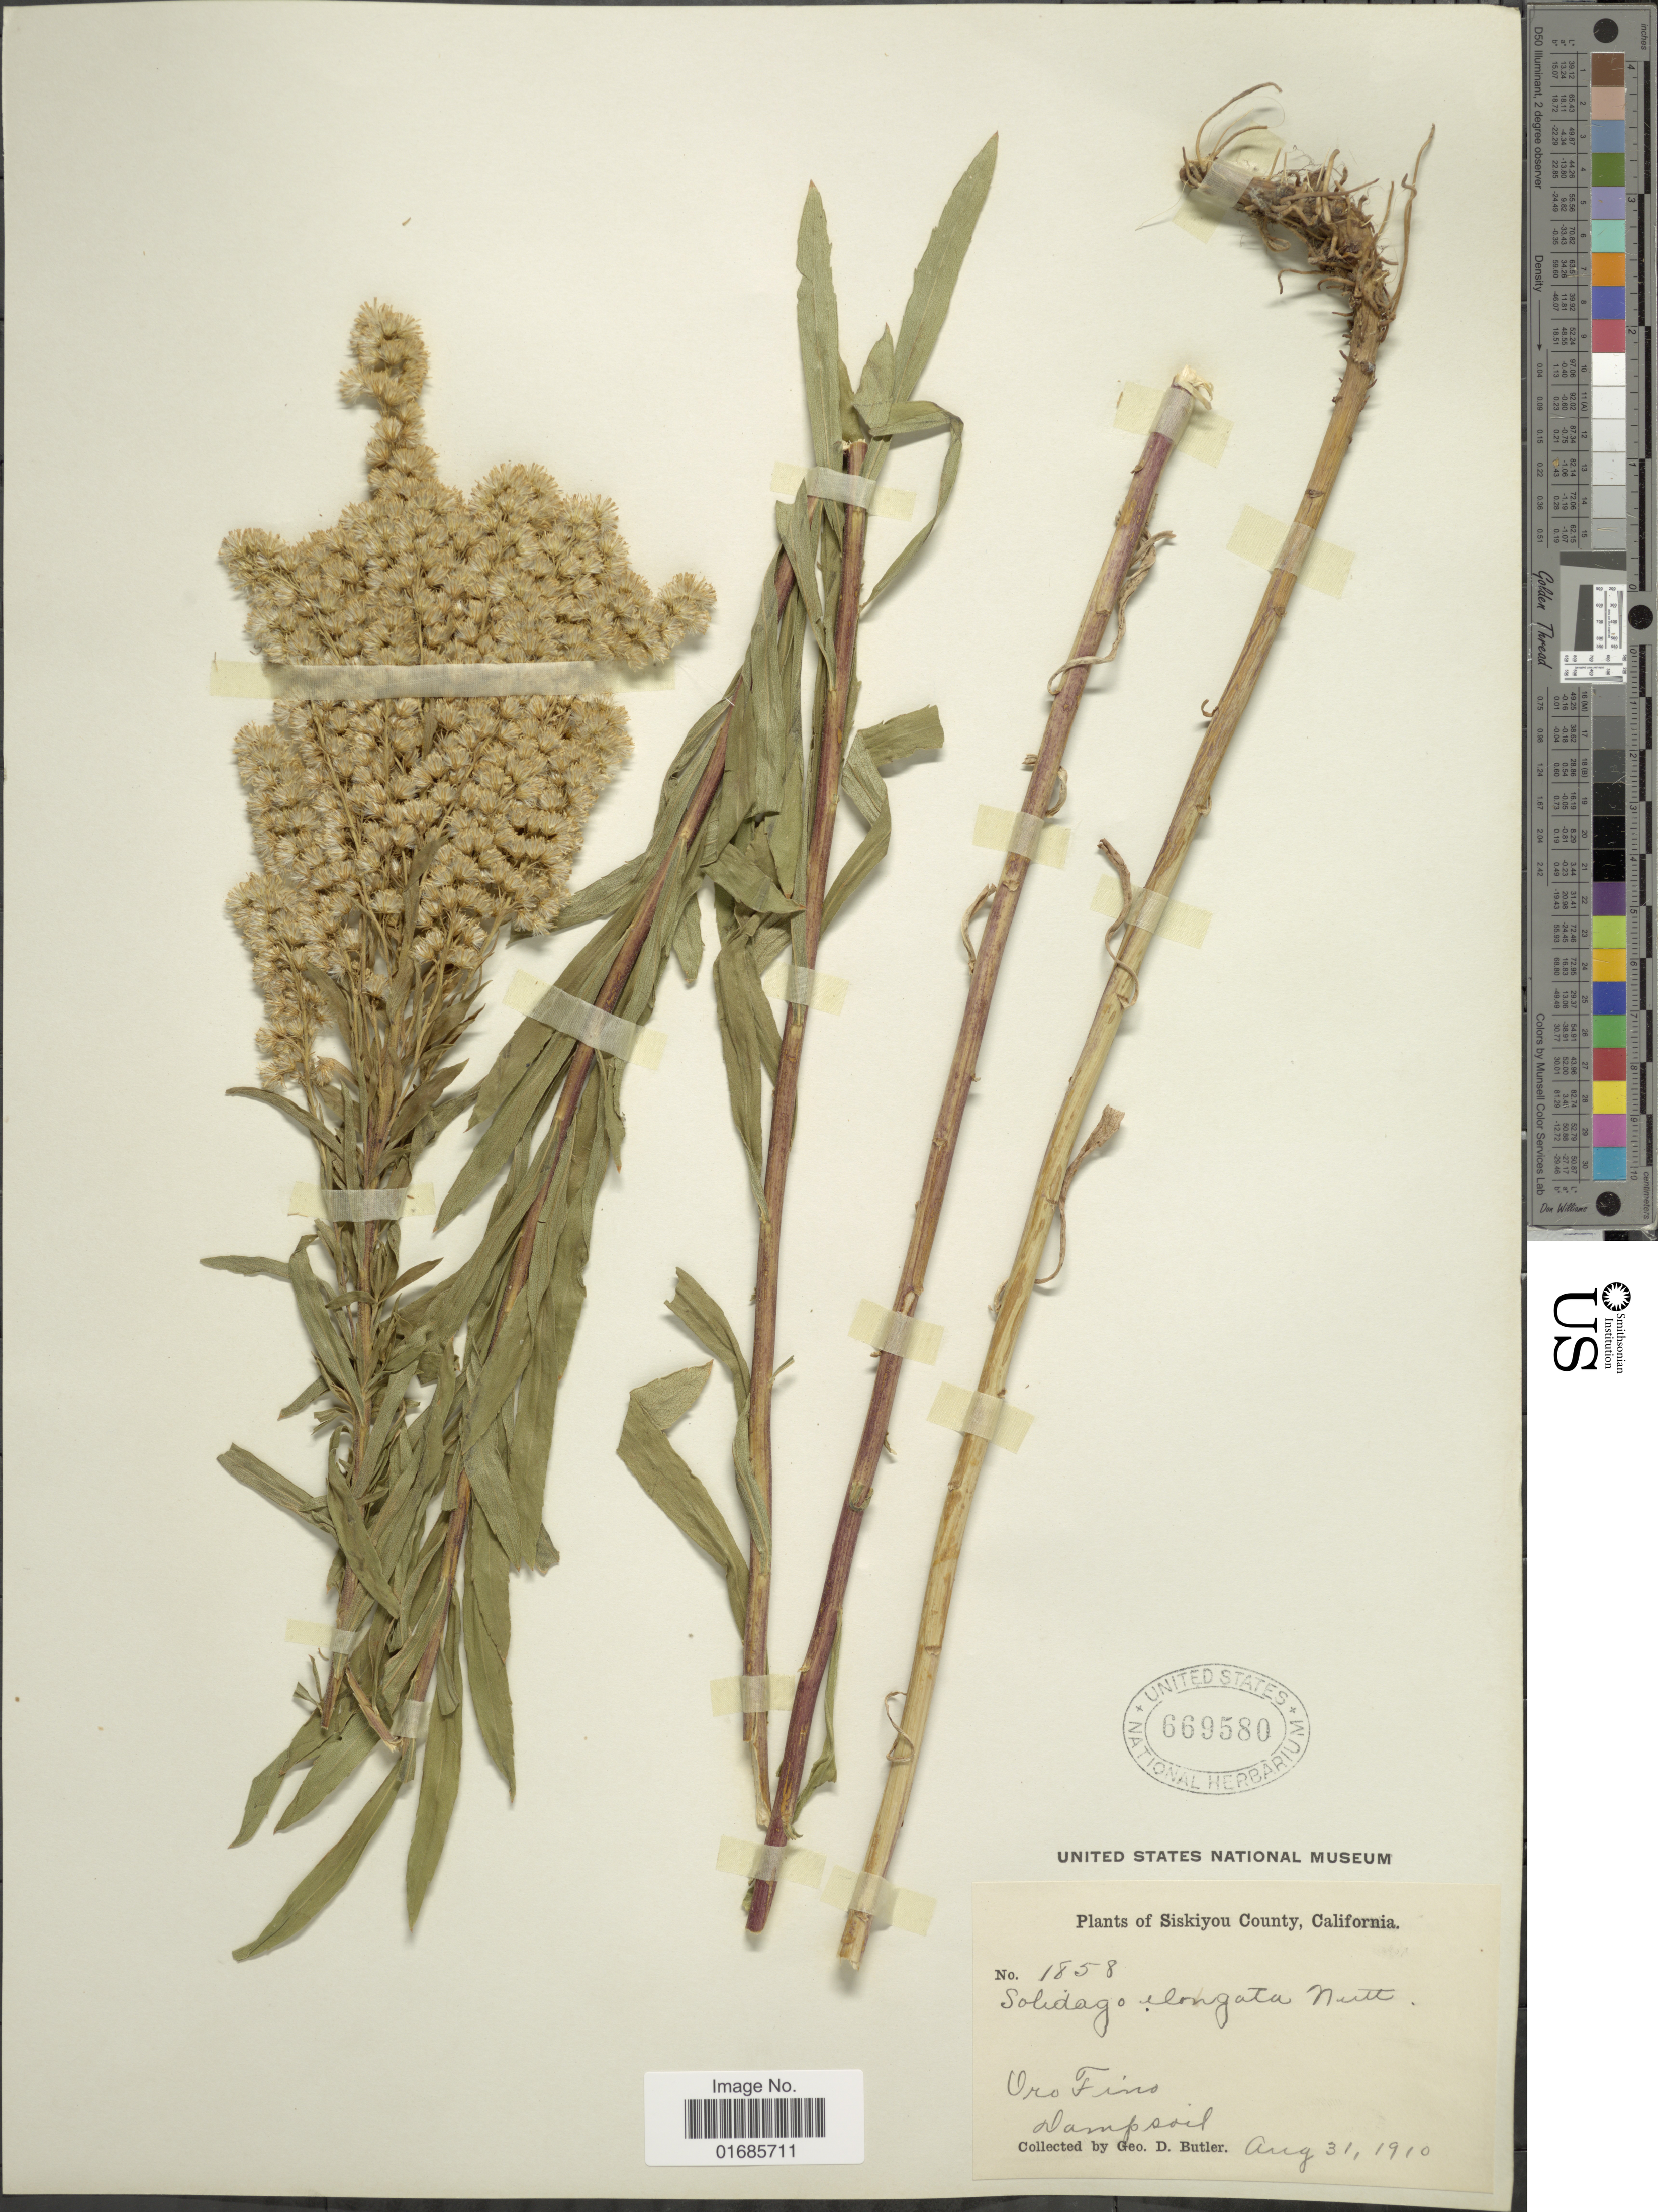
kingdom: Plantae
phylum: Tracheophyta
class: Magnoliopsida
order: Asterales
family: Asteraceae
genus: Solidago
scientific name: Solidago canadensis var. salebrosa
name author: (Piper) M.E. Jones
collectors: G. D. Butler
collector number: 1858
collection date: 1910-08-31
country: United States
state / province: California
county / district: Siskiyou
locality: Siskiyou County, Oro Fino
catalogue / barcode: US 669580